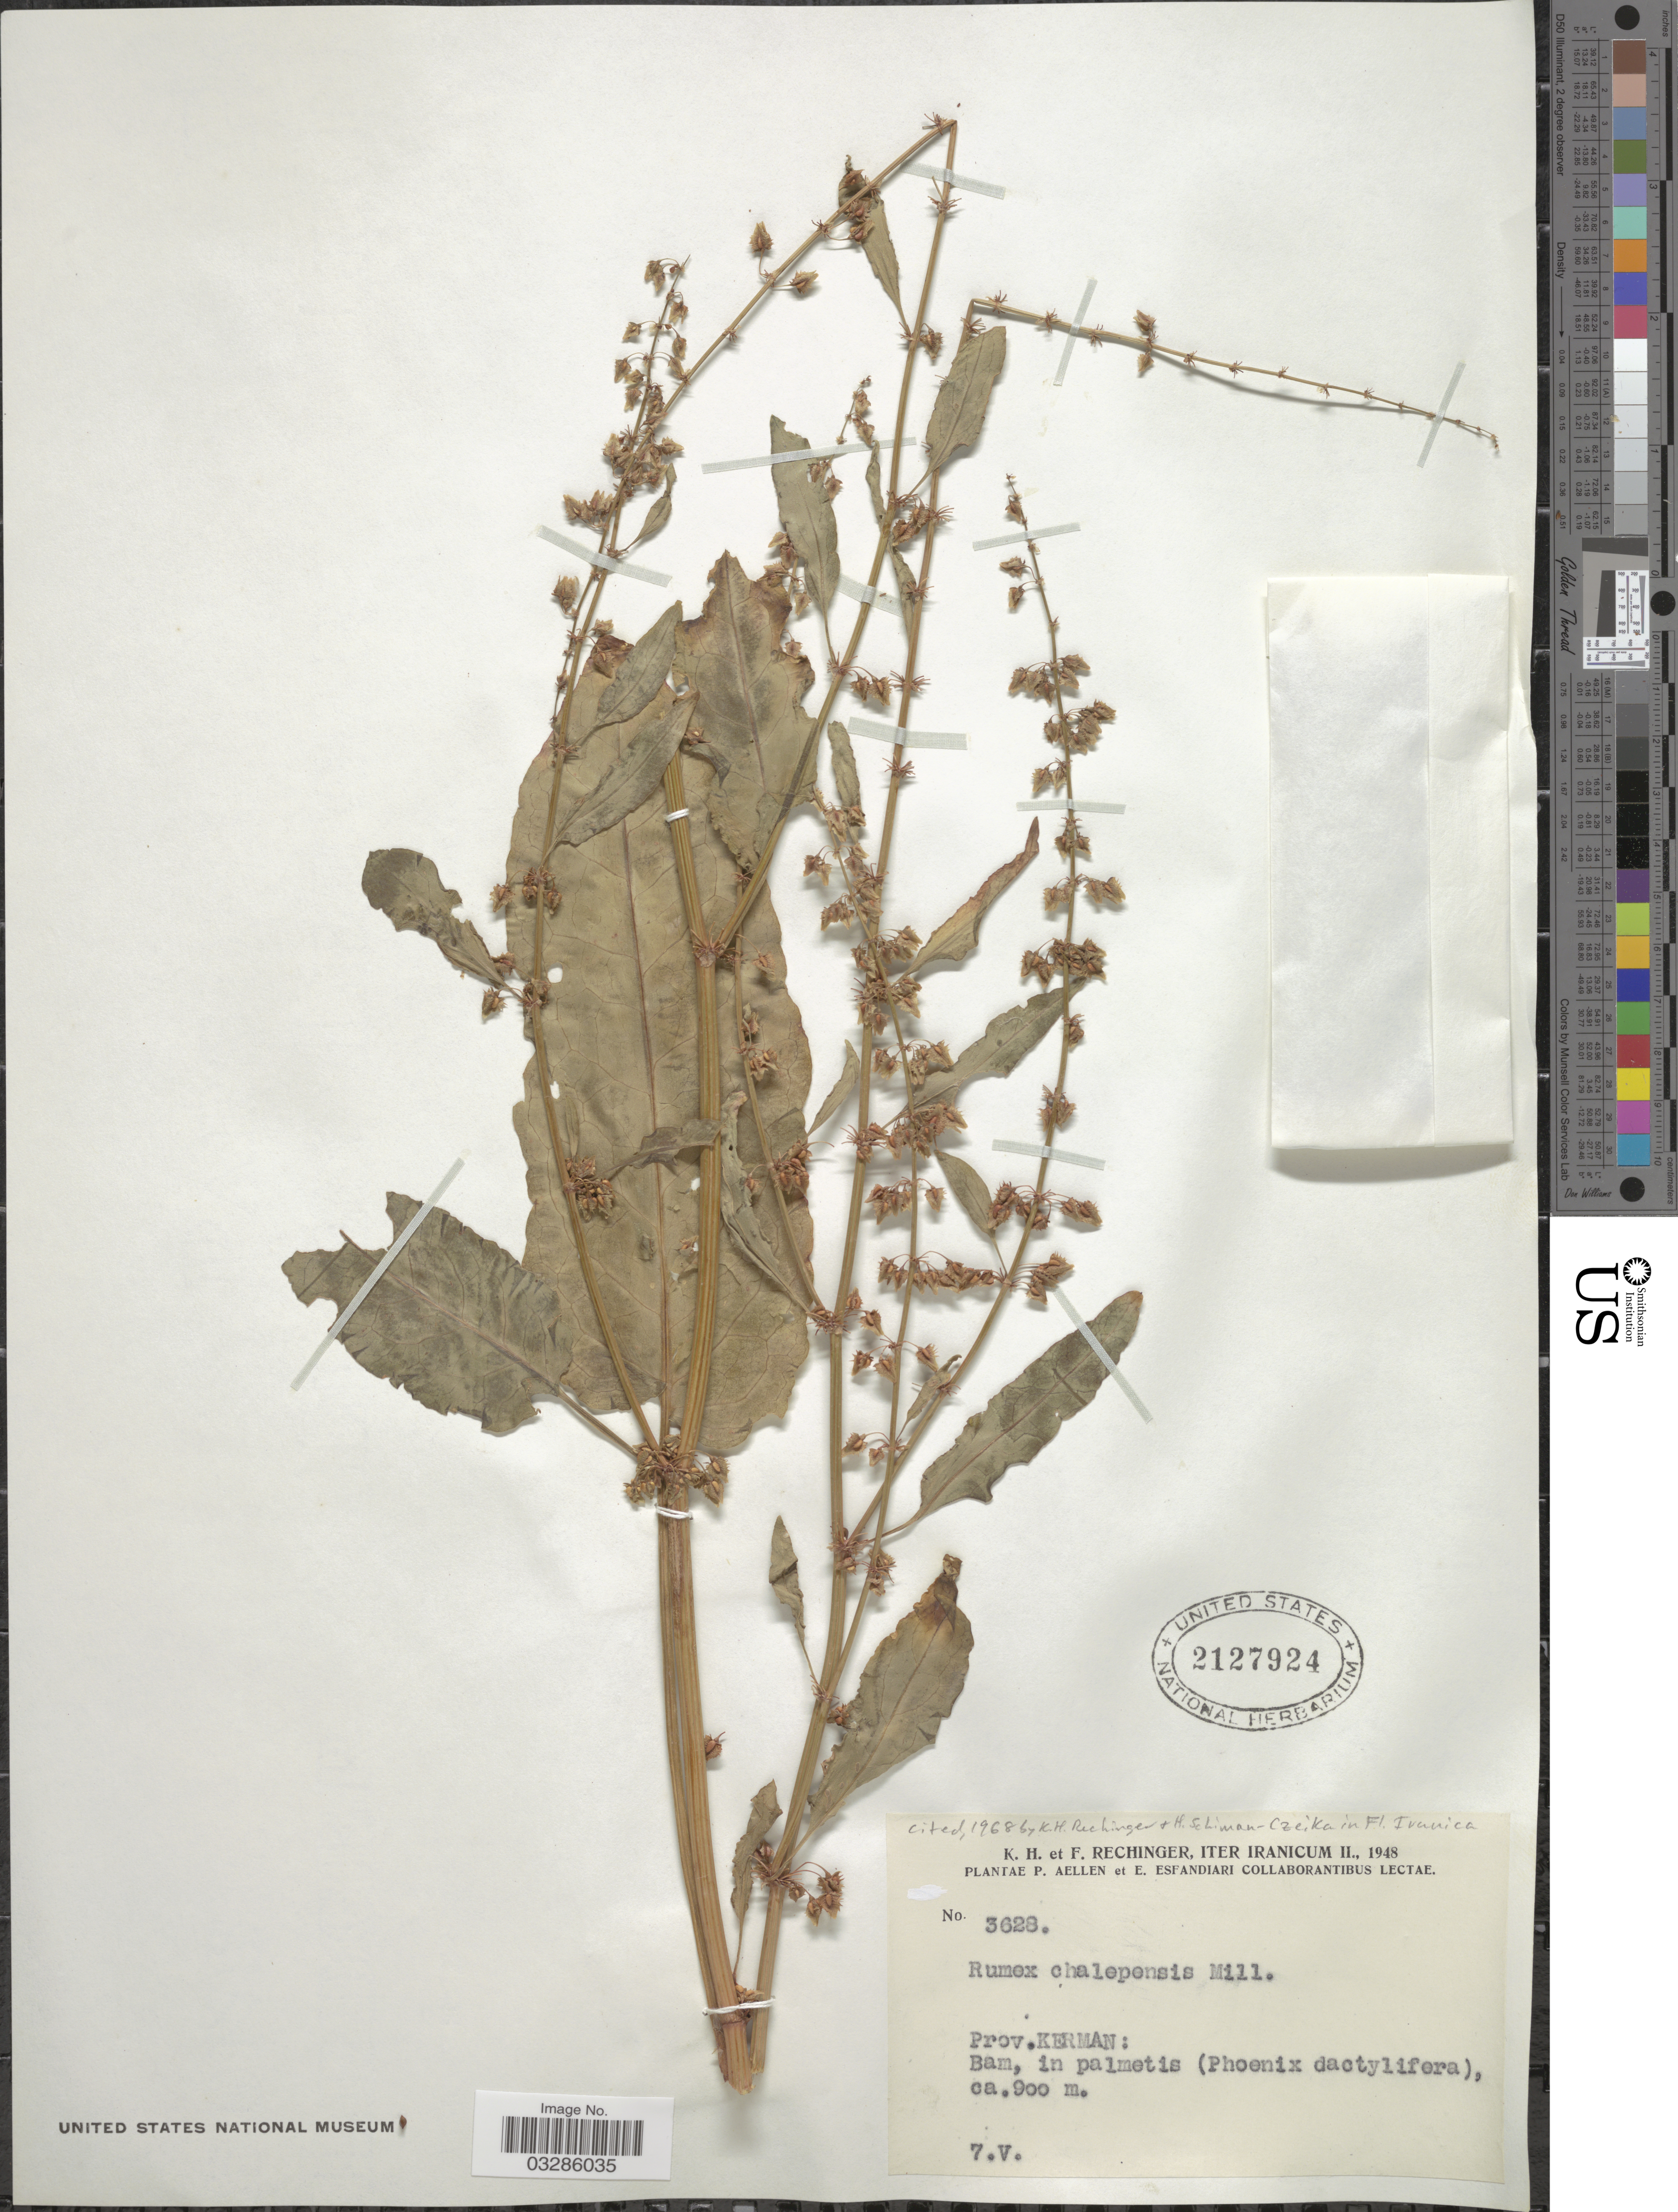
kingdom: Plantae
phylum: Tracheophyta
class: Magnoliopsida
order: Caryophyllales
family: Polygonaceae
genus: Rumex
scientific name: Rumex chalepensis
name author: Mill.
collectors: K. H. Rechinger & F. Rechinger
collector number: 3628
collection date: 1948-05-07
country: Iran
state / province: Kerman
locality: Bam, in palmetis.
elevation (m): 900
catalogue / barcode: US 2127924